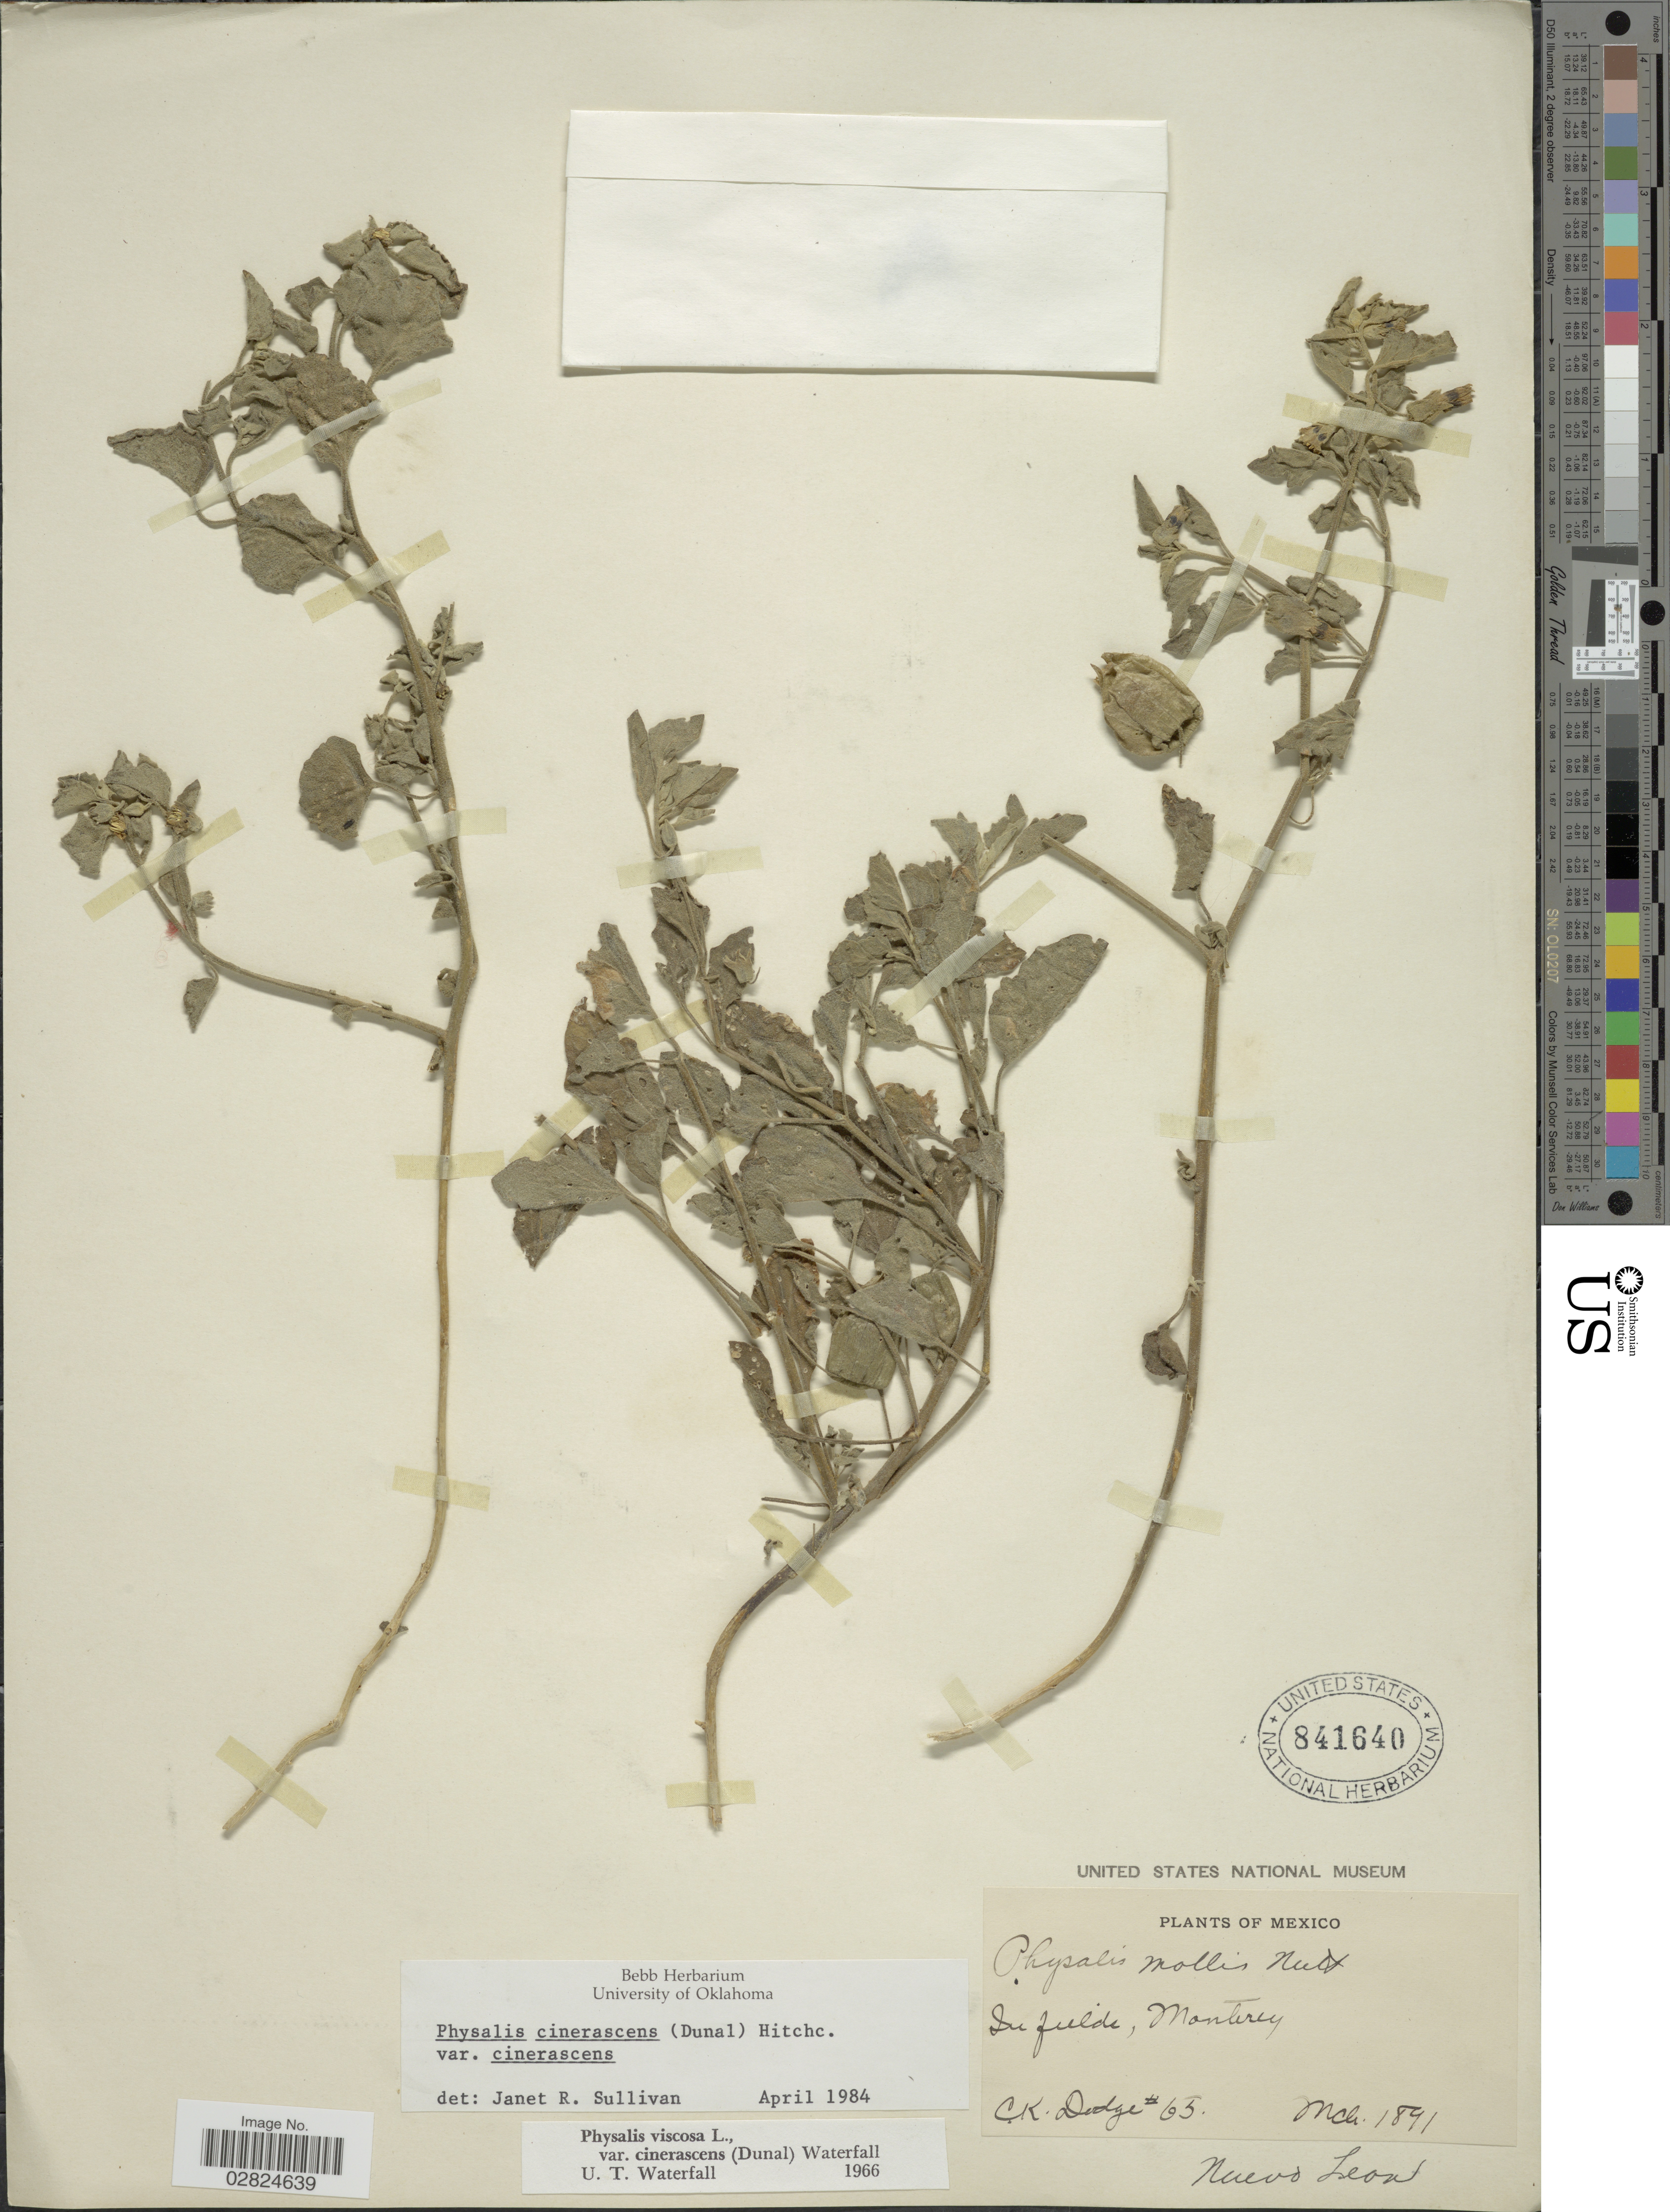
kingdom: Plantae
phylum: Tracheophyta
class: Magnoliopsida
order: Solanales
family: Solanaceae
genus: Physalis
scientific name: Physalis cinerascens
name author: (Dunal) Hitchc.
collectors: C. Dodge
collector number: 65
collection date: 1891-03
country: Mexico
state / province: Nuevo León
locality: In field, Monterey.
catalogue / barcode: US 841640